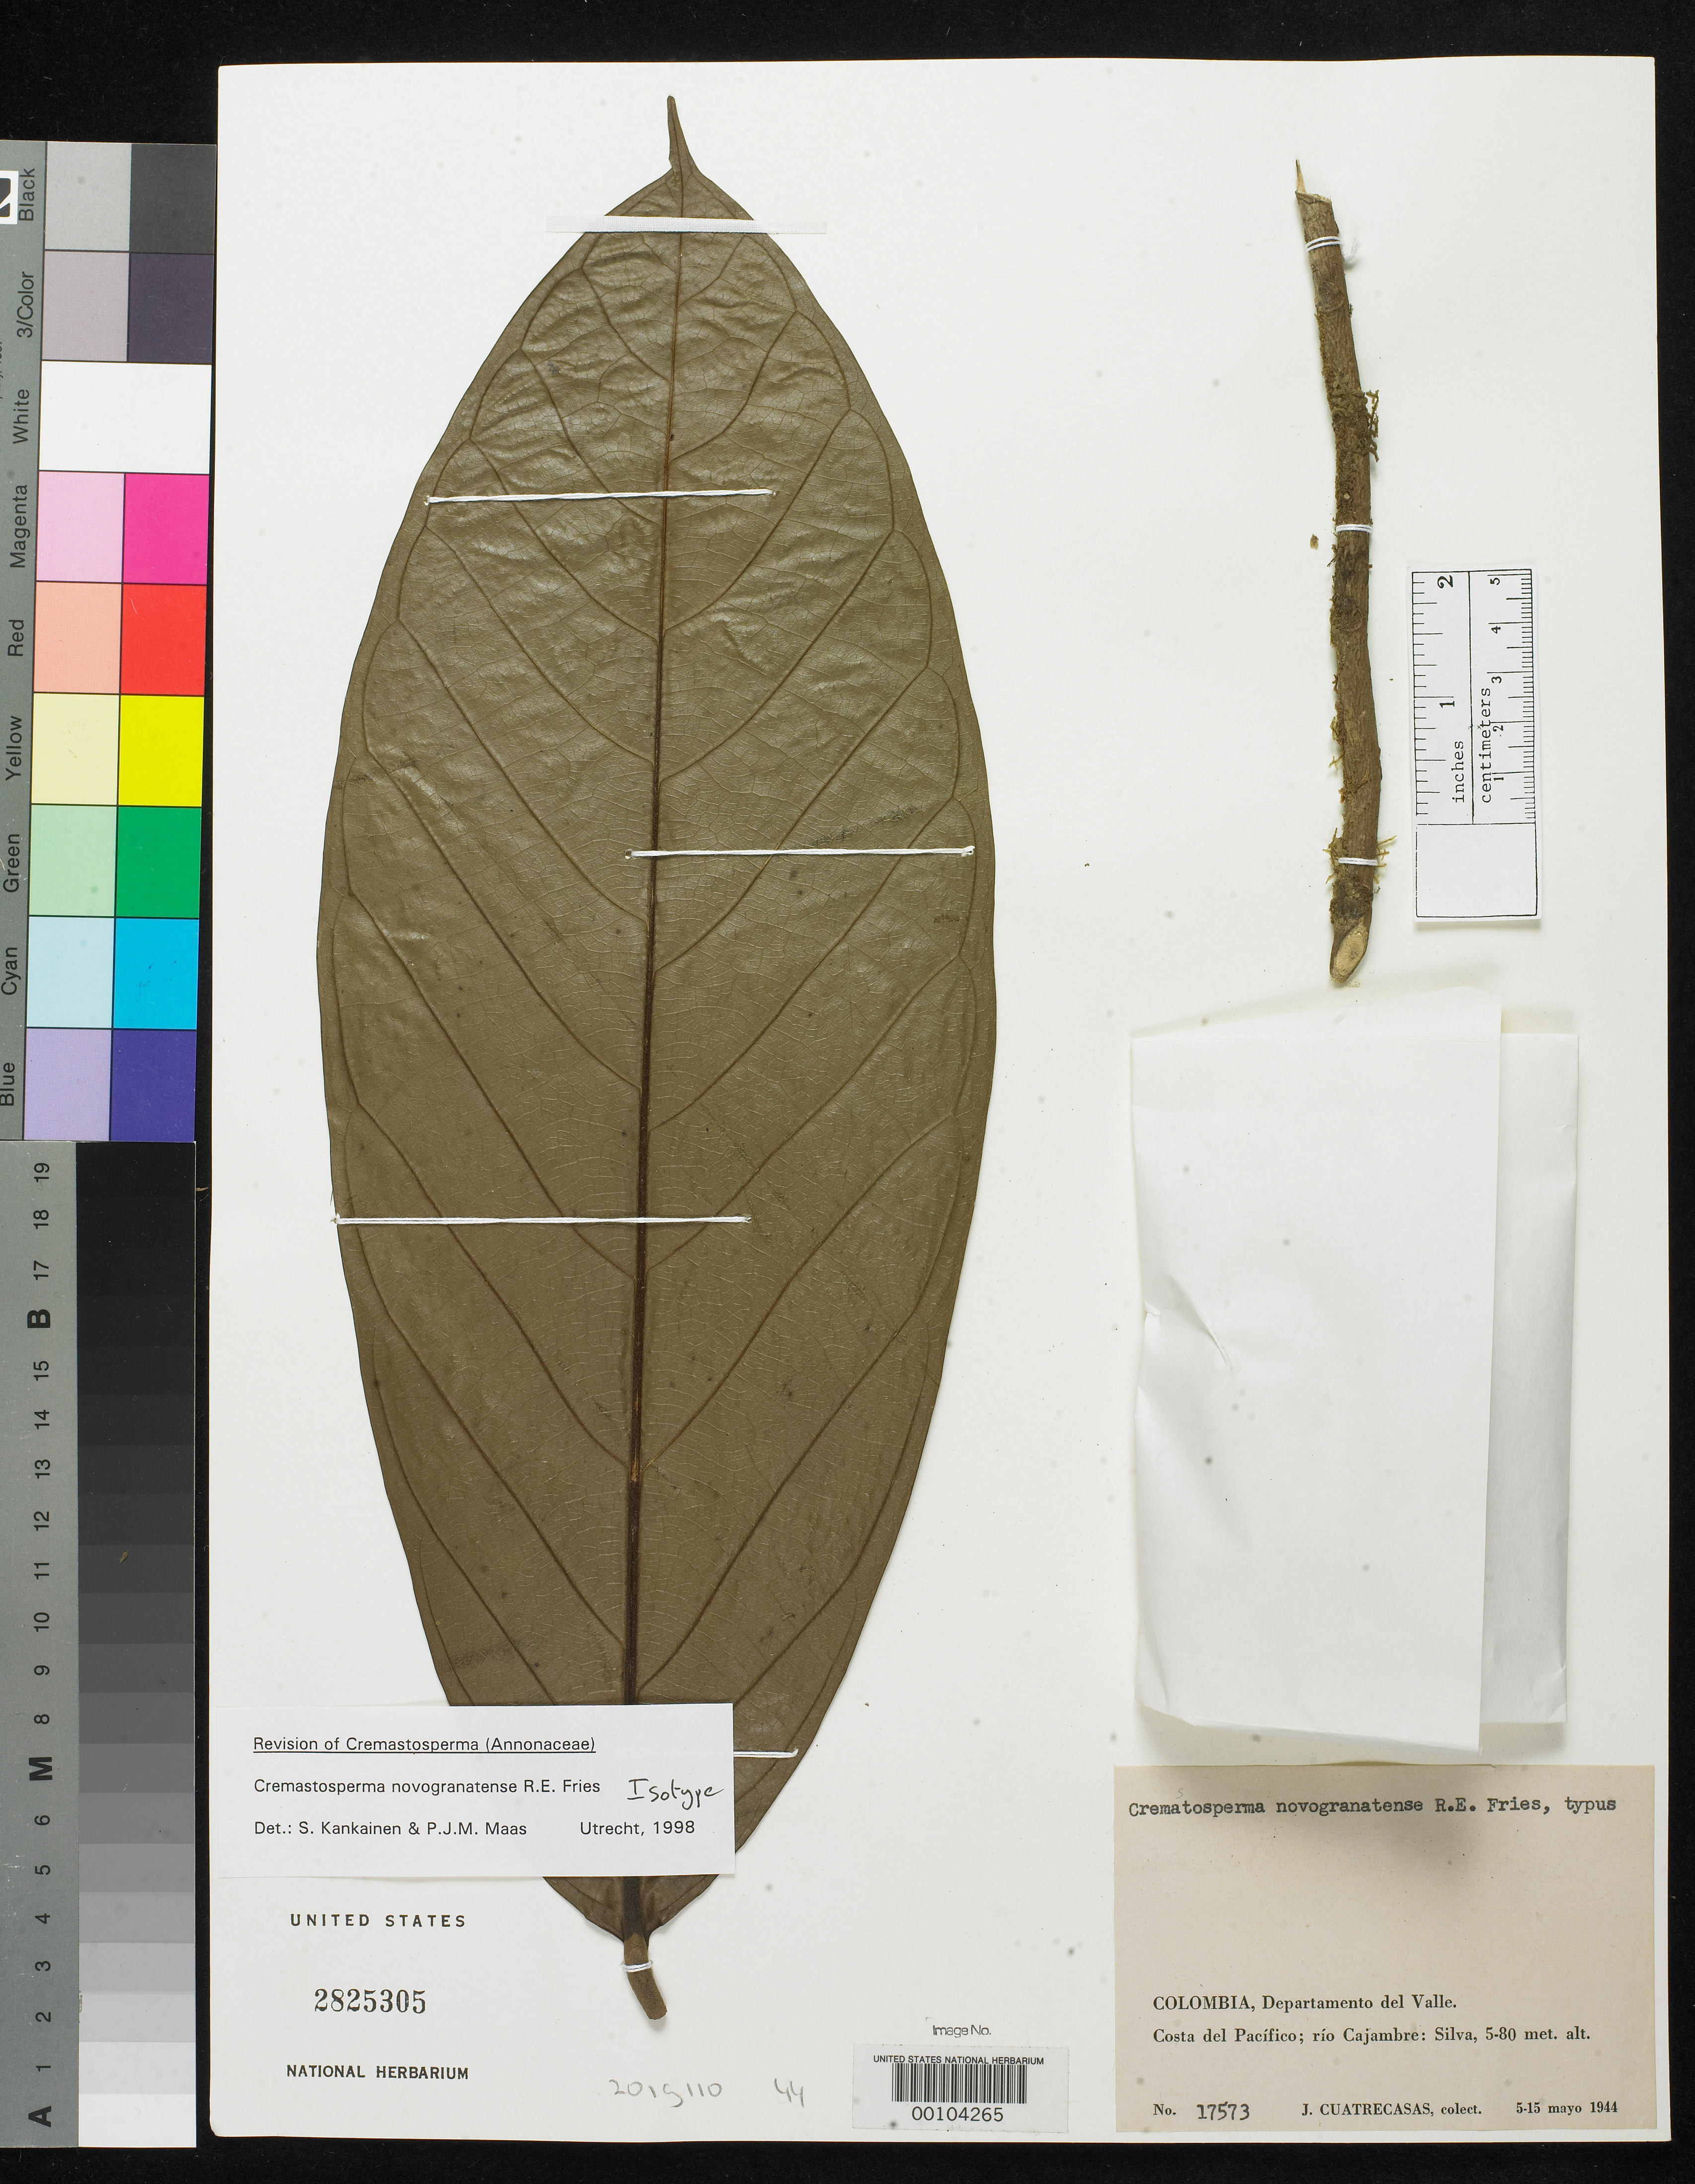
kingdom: Plantae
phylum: Tracheophyta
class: Magnoliopsida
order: Magnoliales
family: Annonaceae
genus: Cremastosperma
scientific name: Cremastosperma novogranatense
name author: R.E. Fr.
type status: Isotype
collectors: J. Cuatrecasas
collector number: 17573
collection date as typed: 5-15 mayo 1944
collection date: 1944-05-05/1944-05-15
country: Colombia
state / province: Valle del Cauca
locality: Costa del Pacifico, Rio Cajambre.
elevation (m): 5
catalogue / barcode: US 2825305